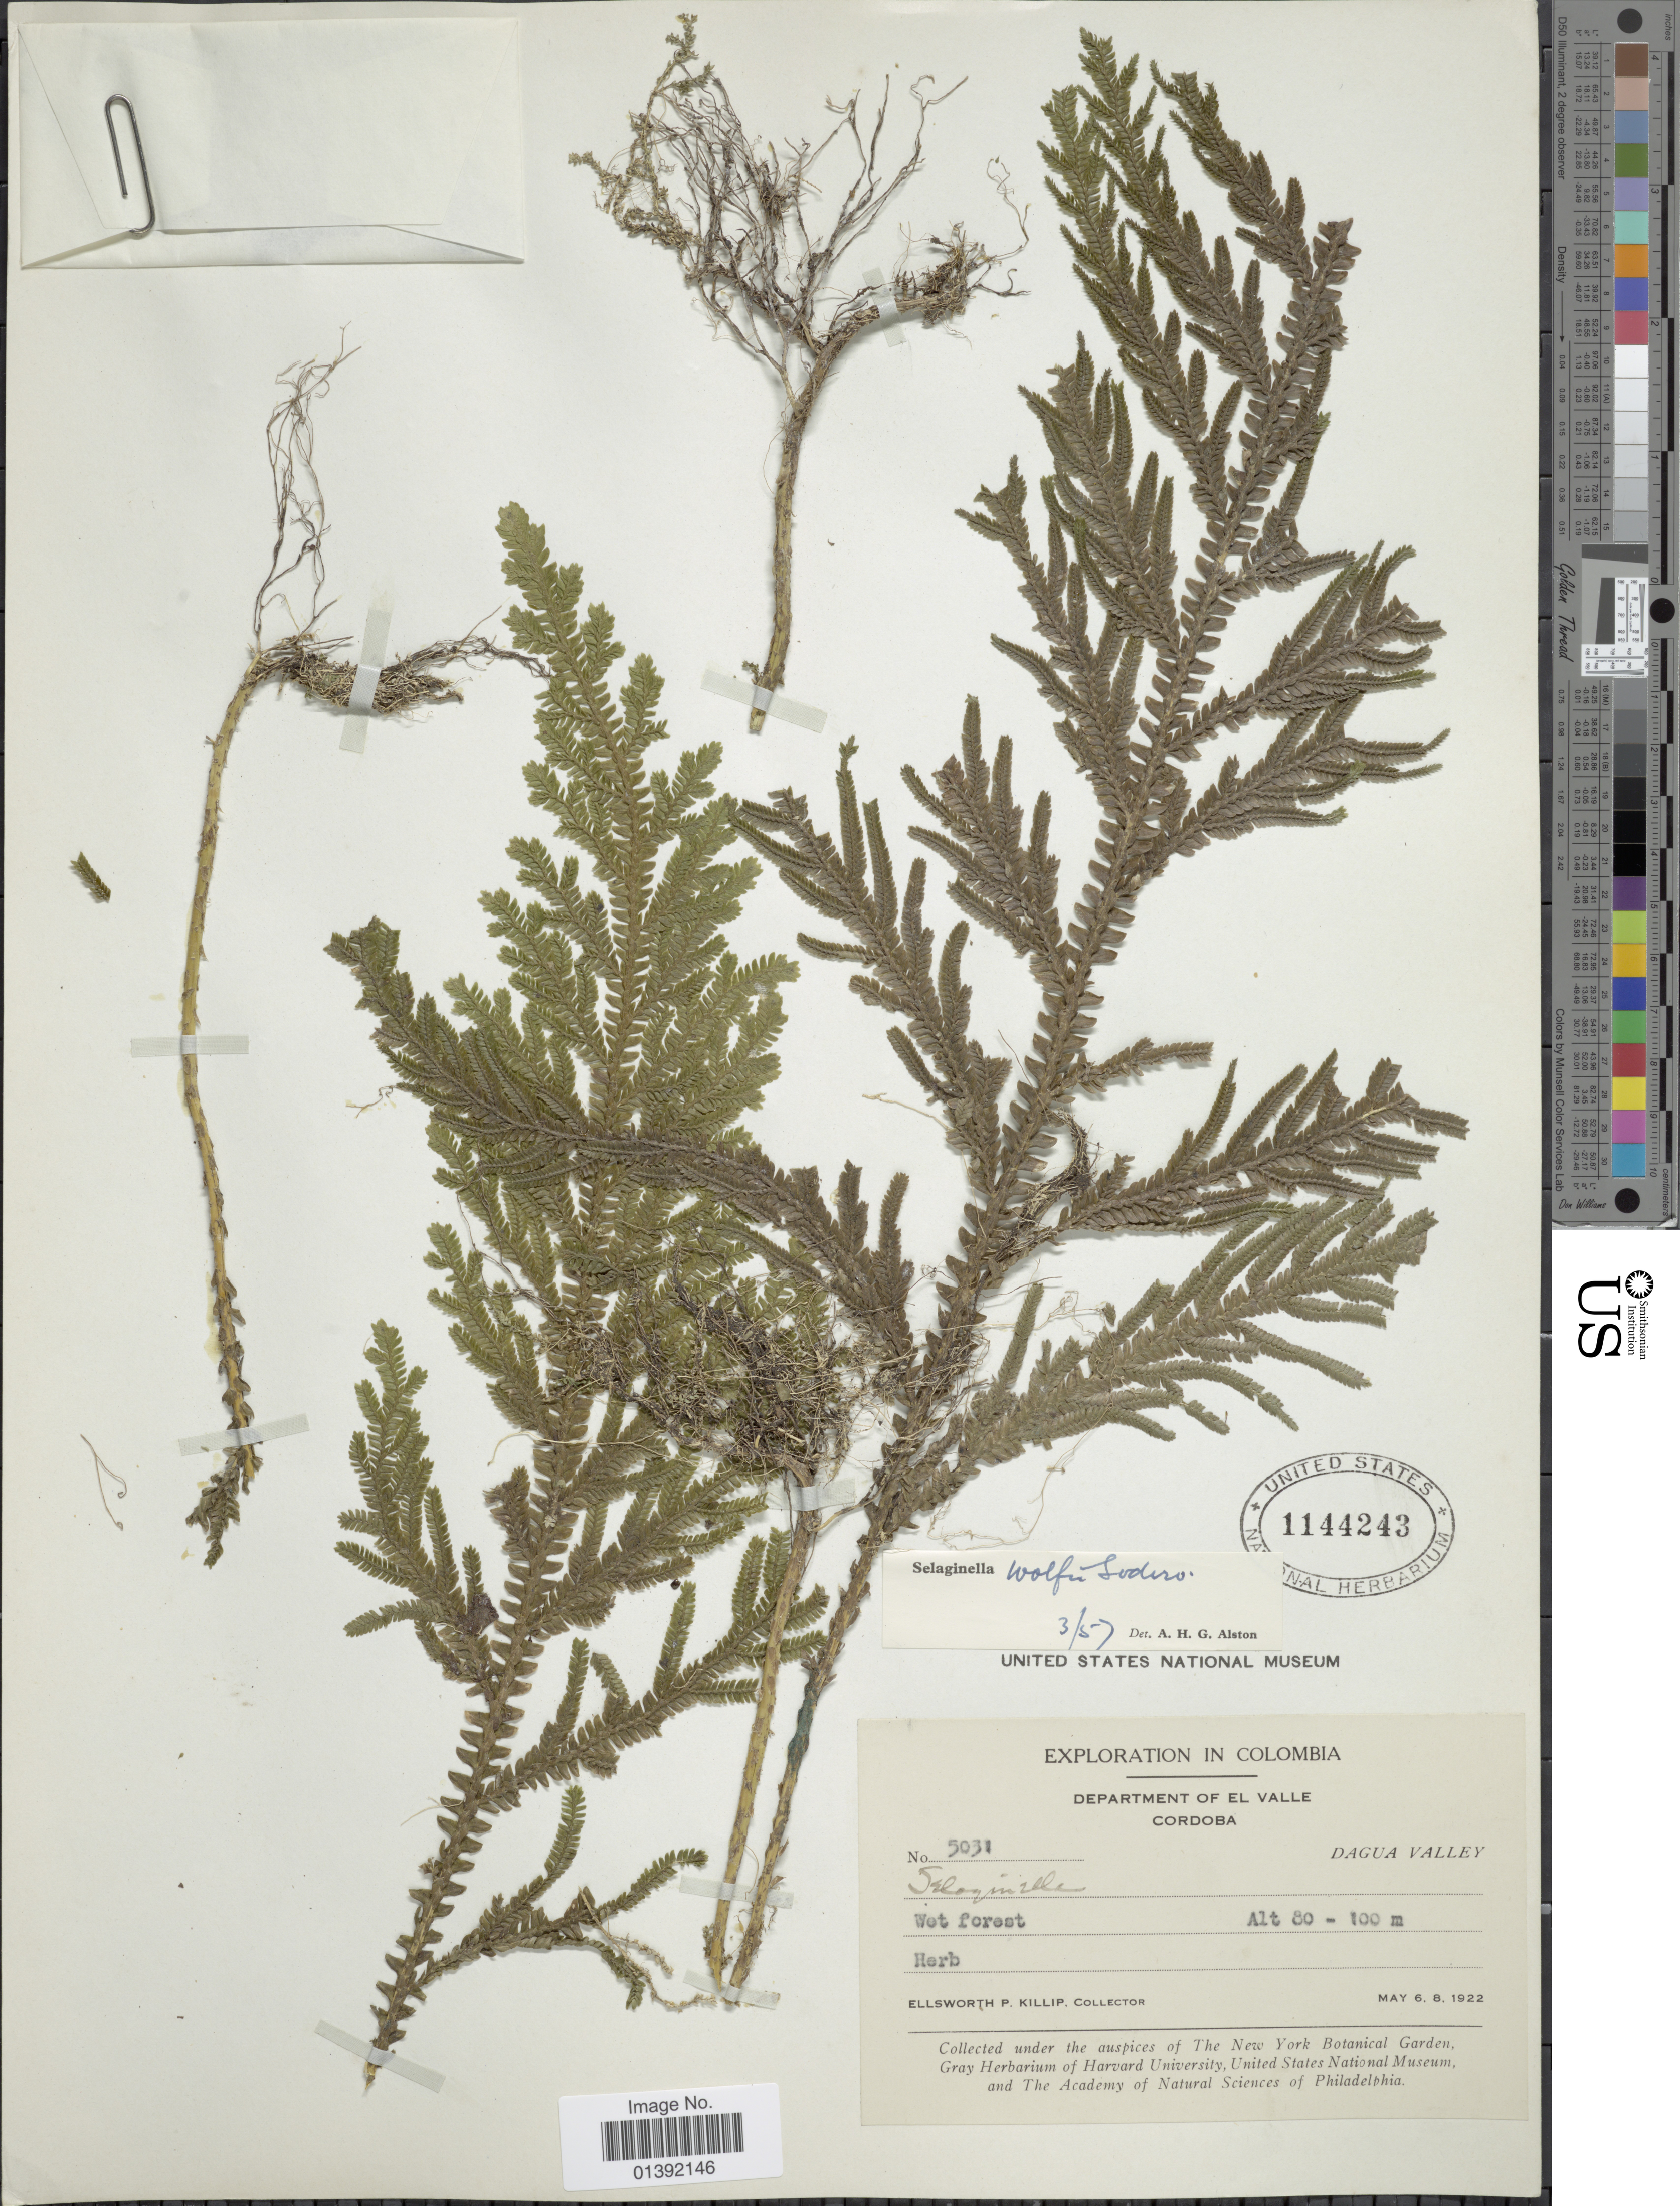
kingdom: Plantae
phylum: Tracheophyta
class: Lycopodiopsida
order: Selaginellales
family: Selaginellaceae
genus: Selaginella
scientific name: Selaginella wolffii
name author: Sodiro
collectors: E. P. Killip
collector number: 5031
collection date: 1922-05-06/1922-05-08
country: Colombia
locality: Department of El Valle, Cordoba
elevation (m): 80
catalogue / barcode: US 1144243